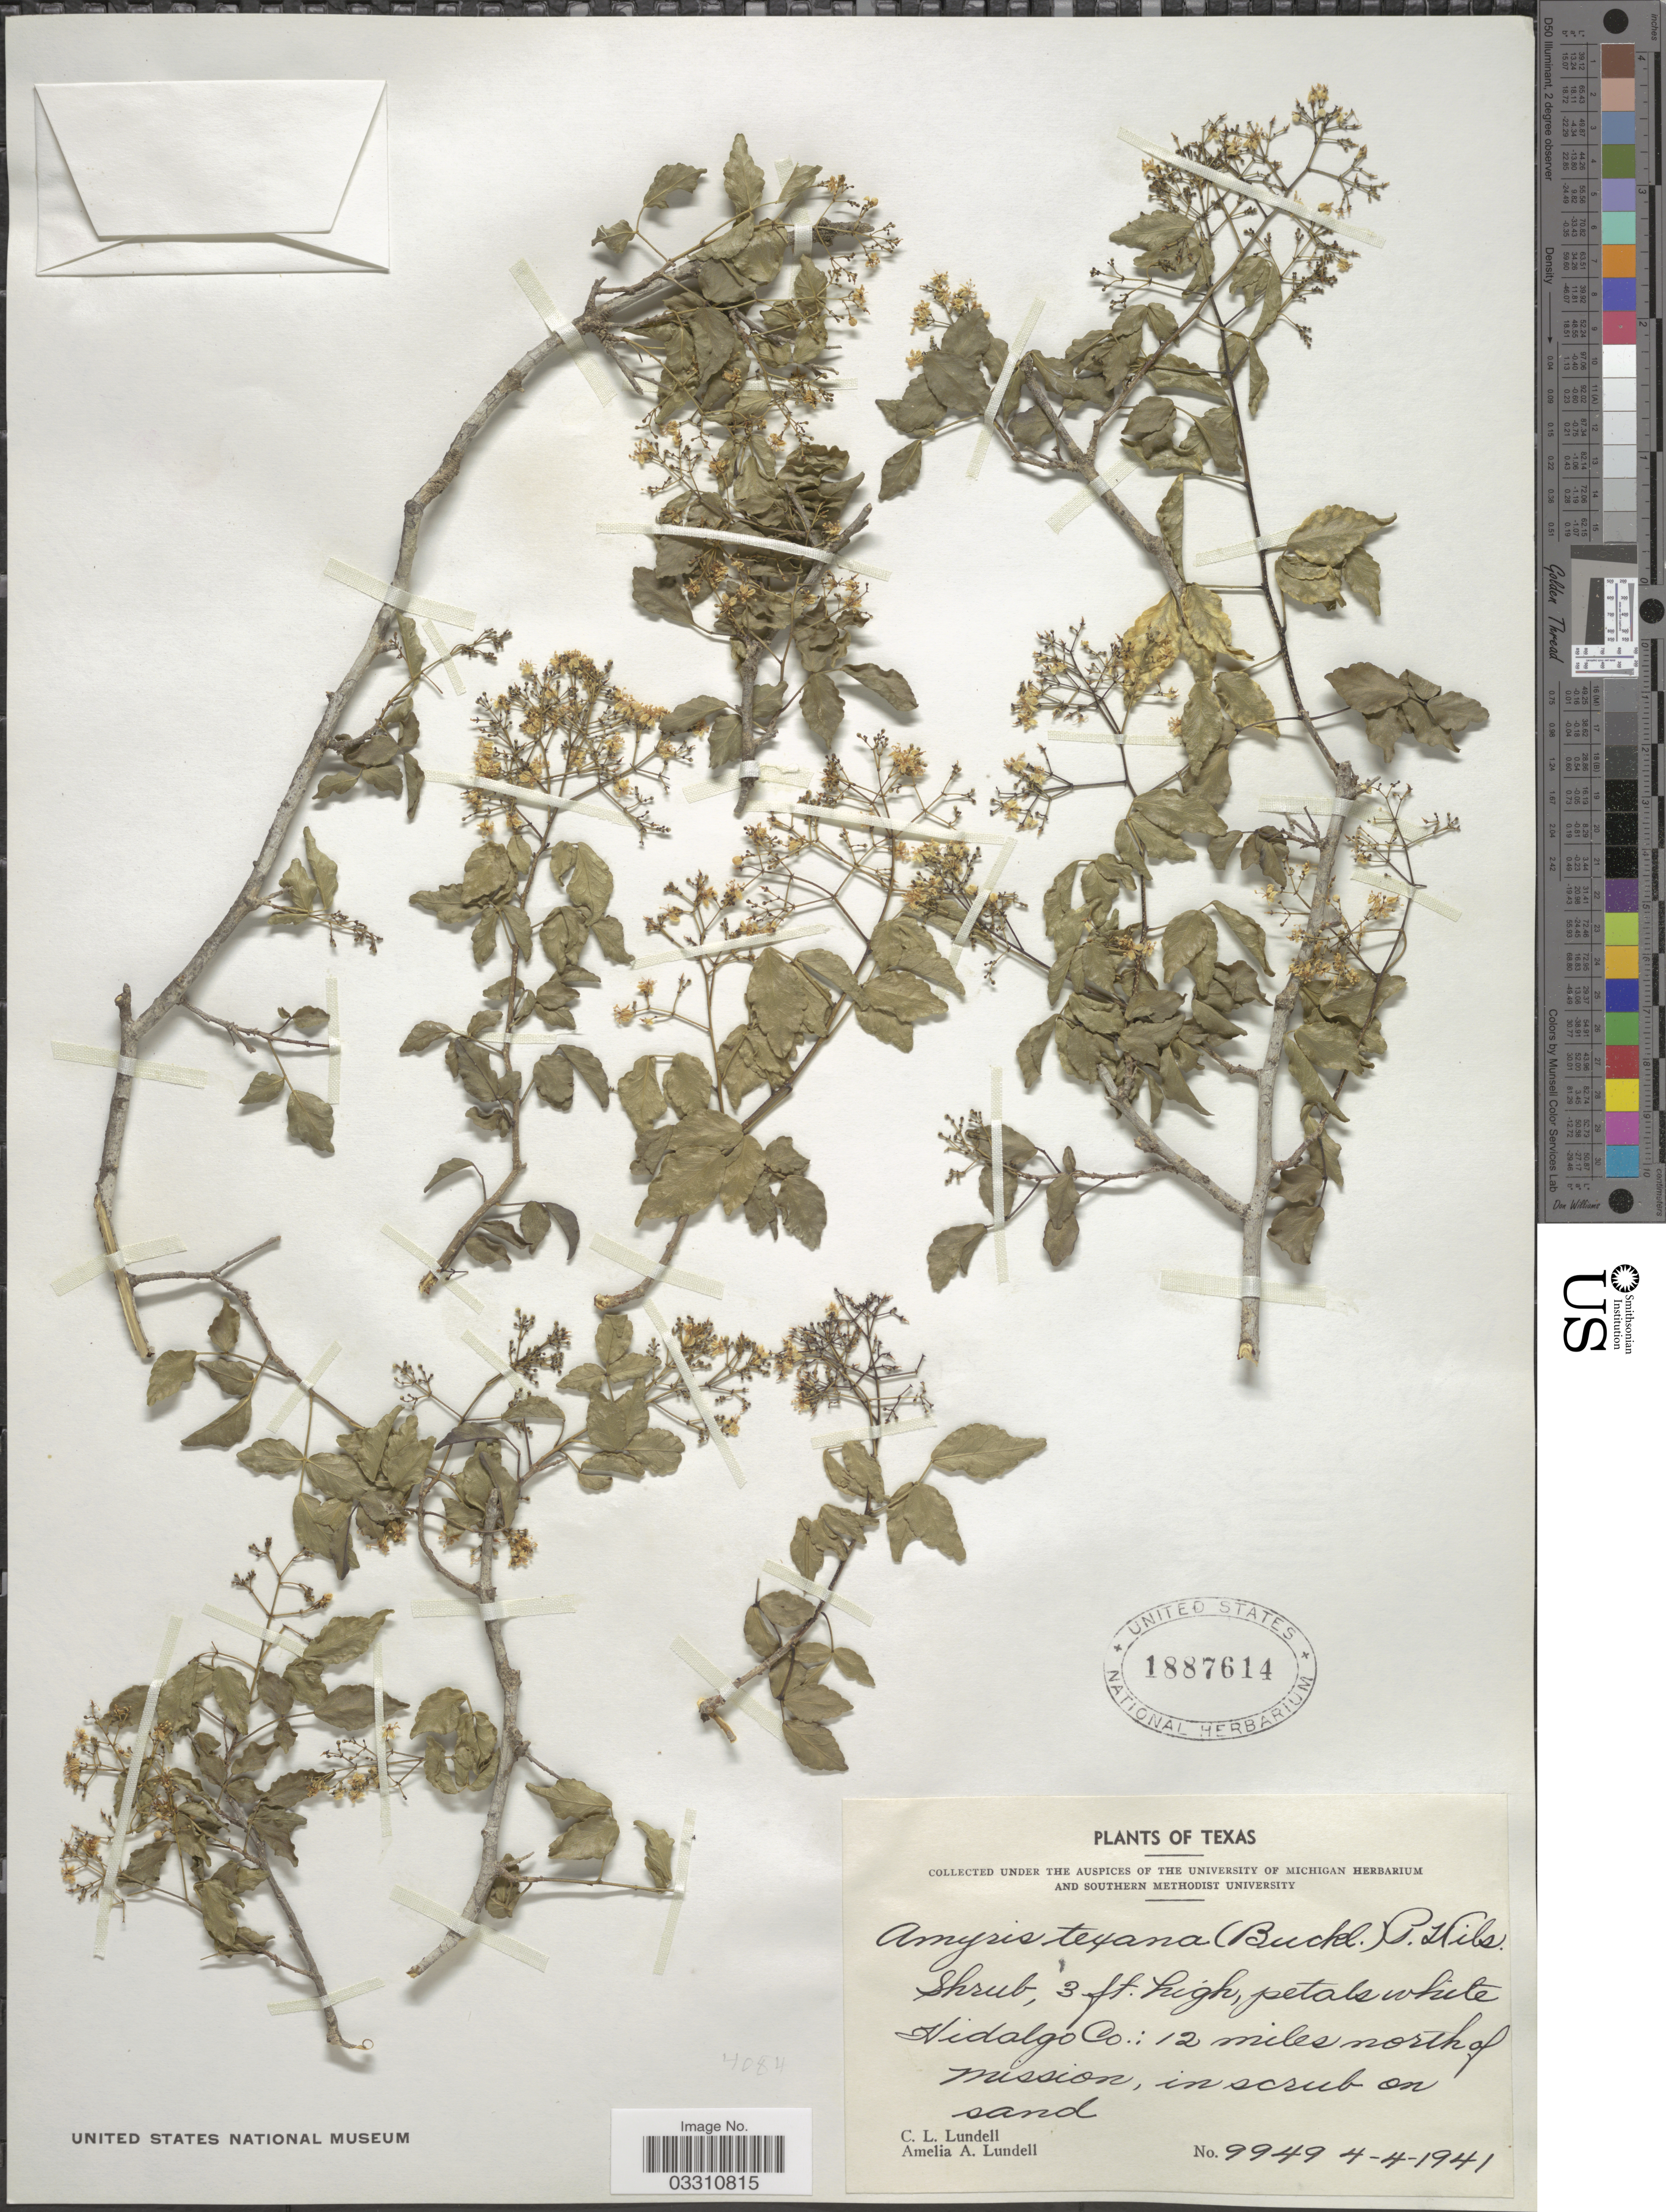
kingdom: Plantae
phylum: Tracheophyta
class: Magnoliopsida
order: Sapindales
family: Rutaceae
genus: Amyris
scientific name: Amyris texana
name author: (Buckley) P. Wilson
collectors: C. L. Lundell & A. A. Lundell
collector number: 9949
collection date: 1941-04-04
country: United States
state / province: Texas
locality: Hidalgo Co.: 12 miles north of Mission.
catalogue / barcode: US 1887614